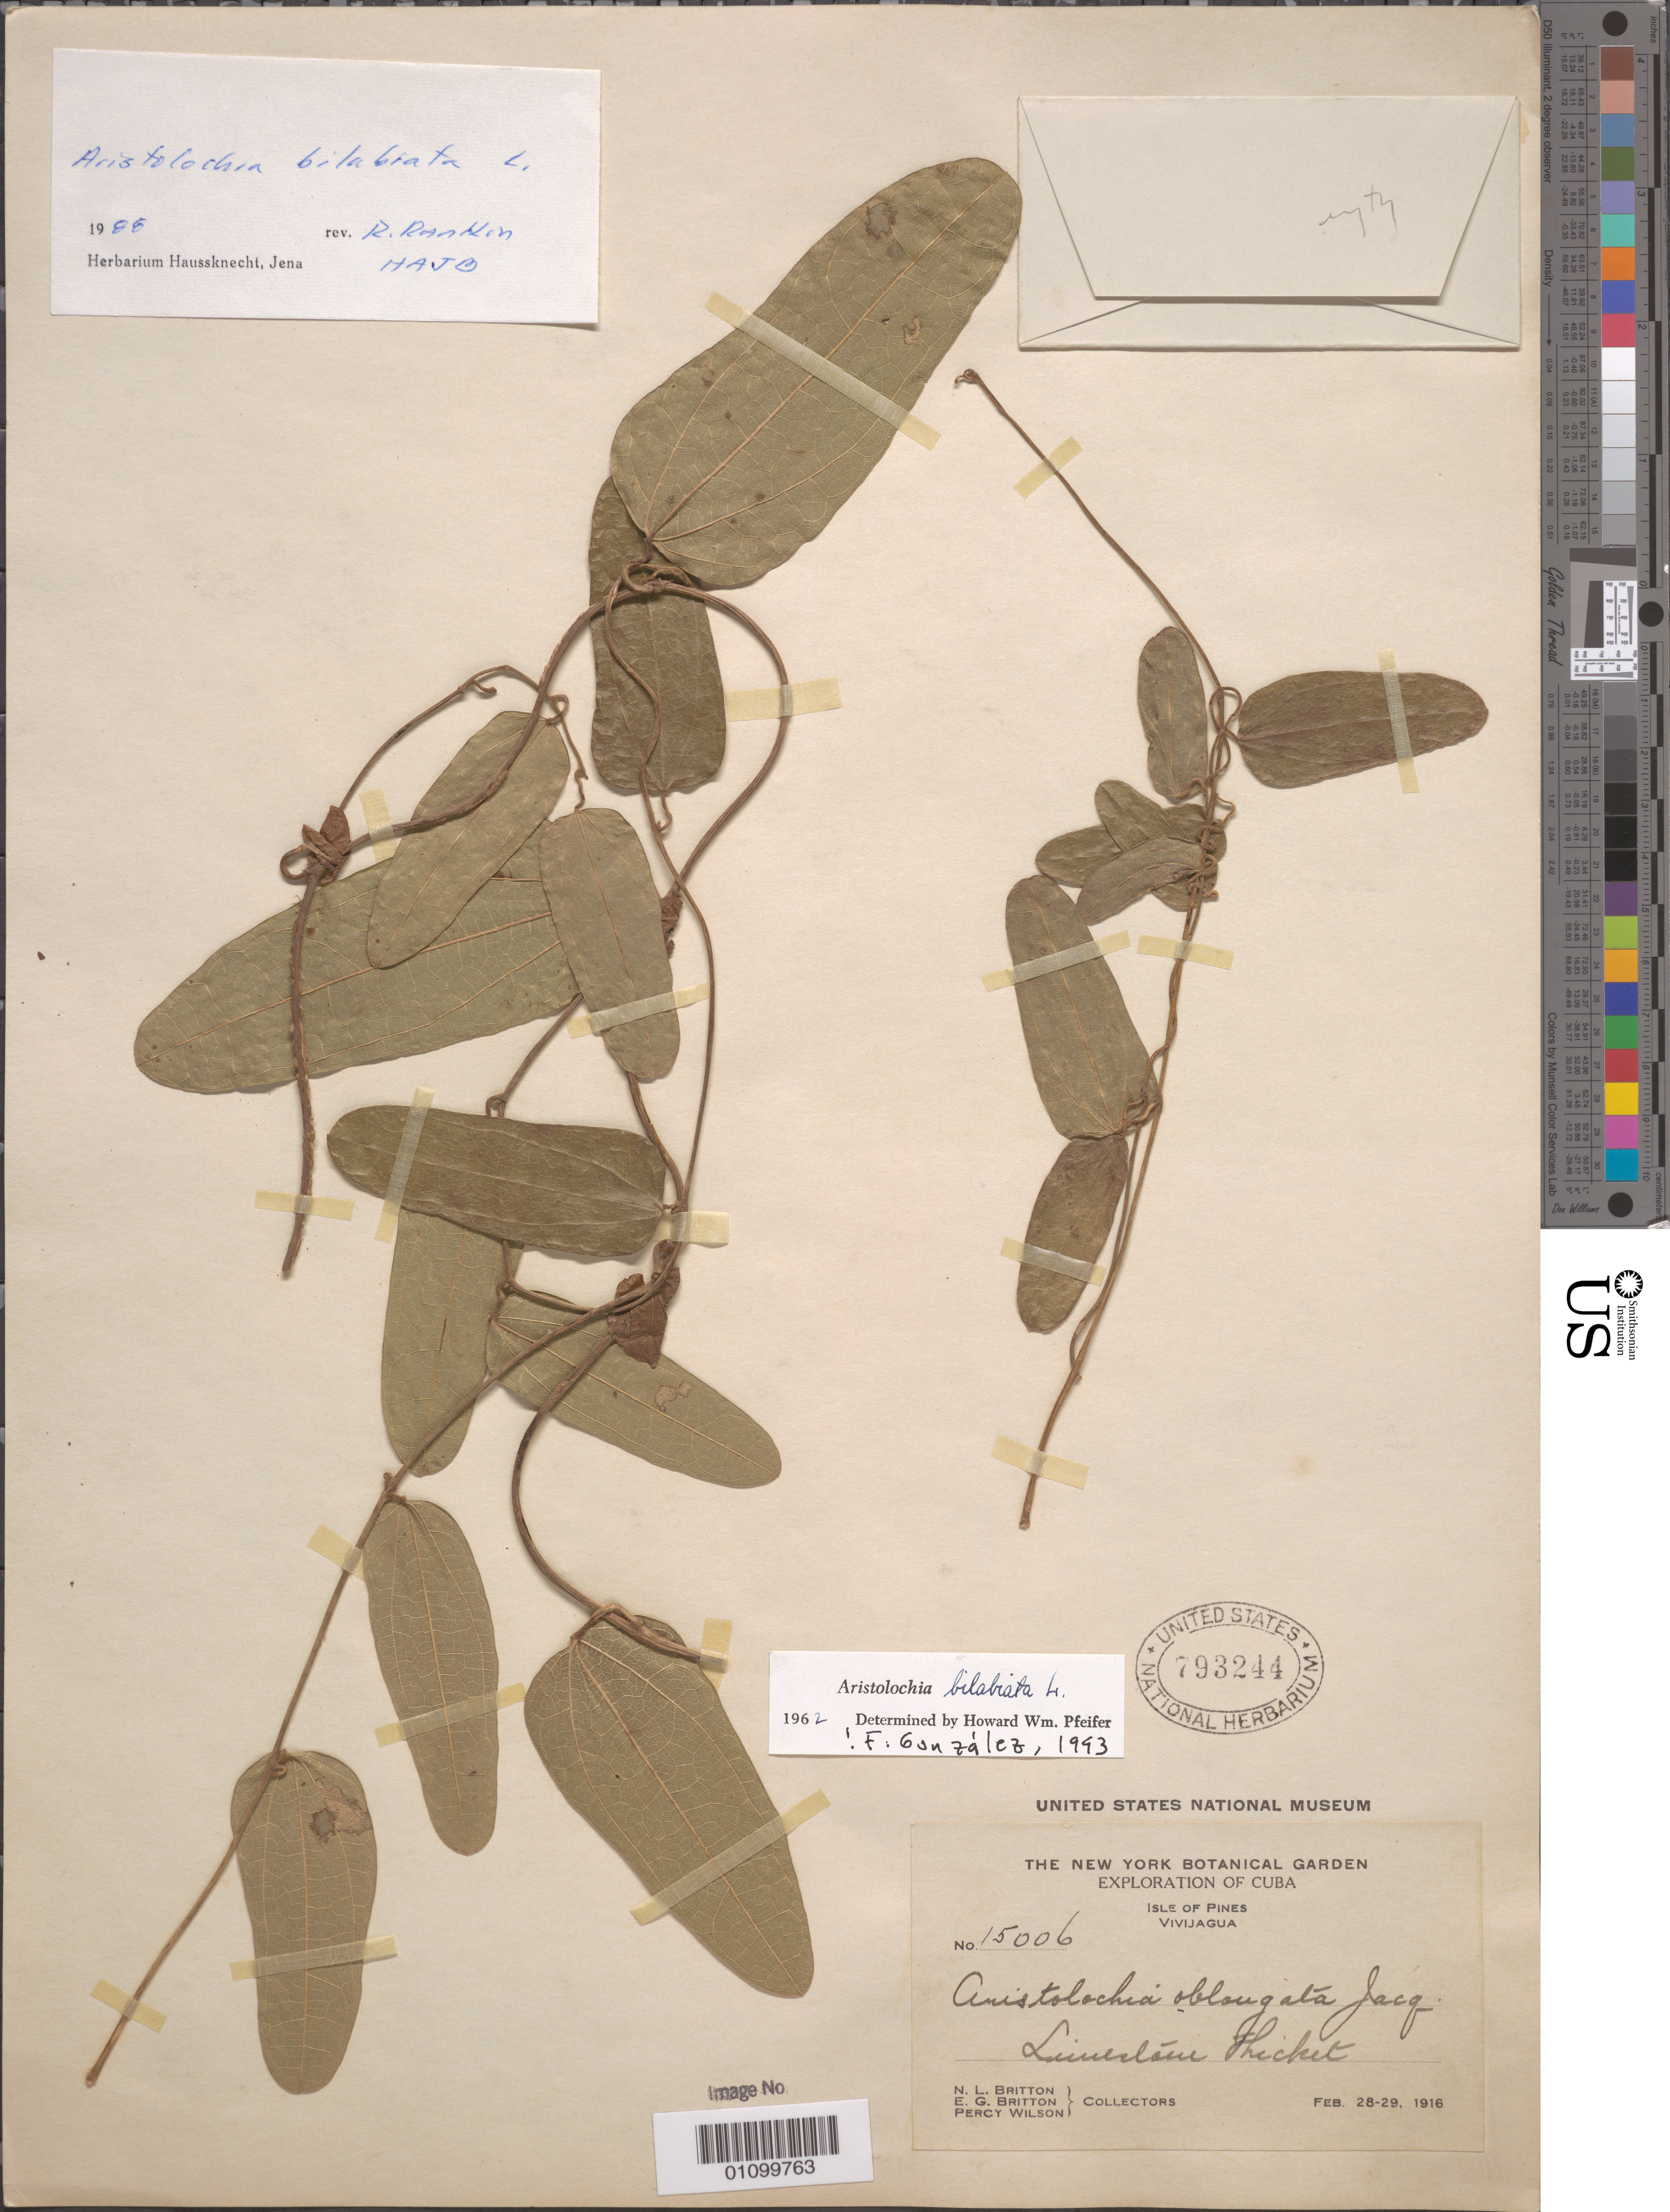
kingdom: Plantae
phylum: Tracheophyta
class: Magnoliopsida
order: Piperales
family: Aristolochiaceae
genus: Aristolochia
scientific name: Aristolochia bilabiata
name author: L.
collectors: E. G. Britton, N. Britton & P. Wilson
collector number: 15006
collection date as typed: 28 Feb 1916 to 29 Feb 1916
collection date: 1916-02-28/1916-02-29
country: Cuba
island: Isla de la Juventud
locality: Vivijagua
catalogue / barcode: US 793244